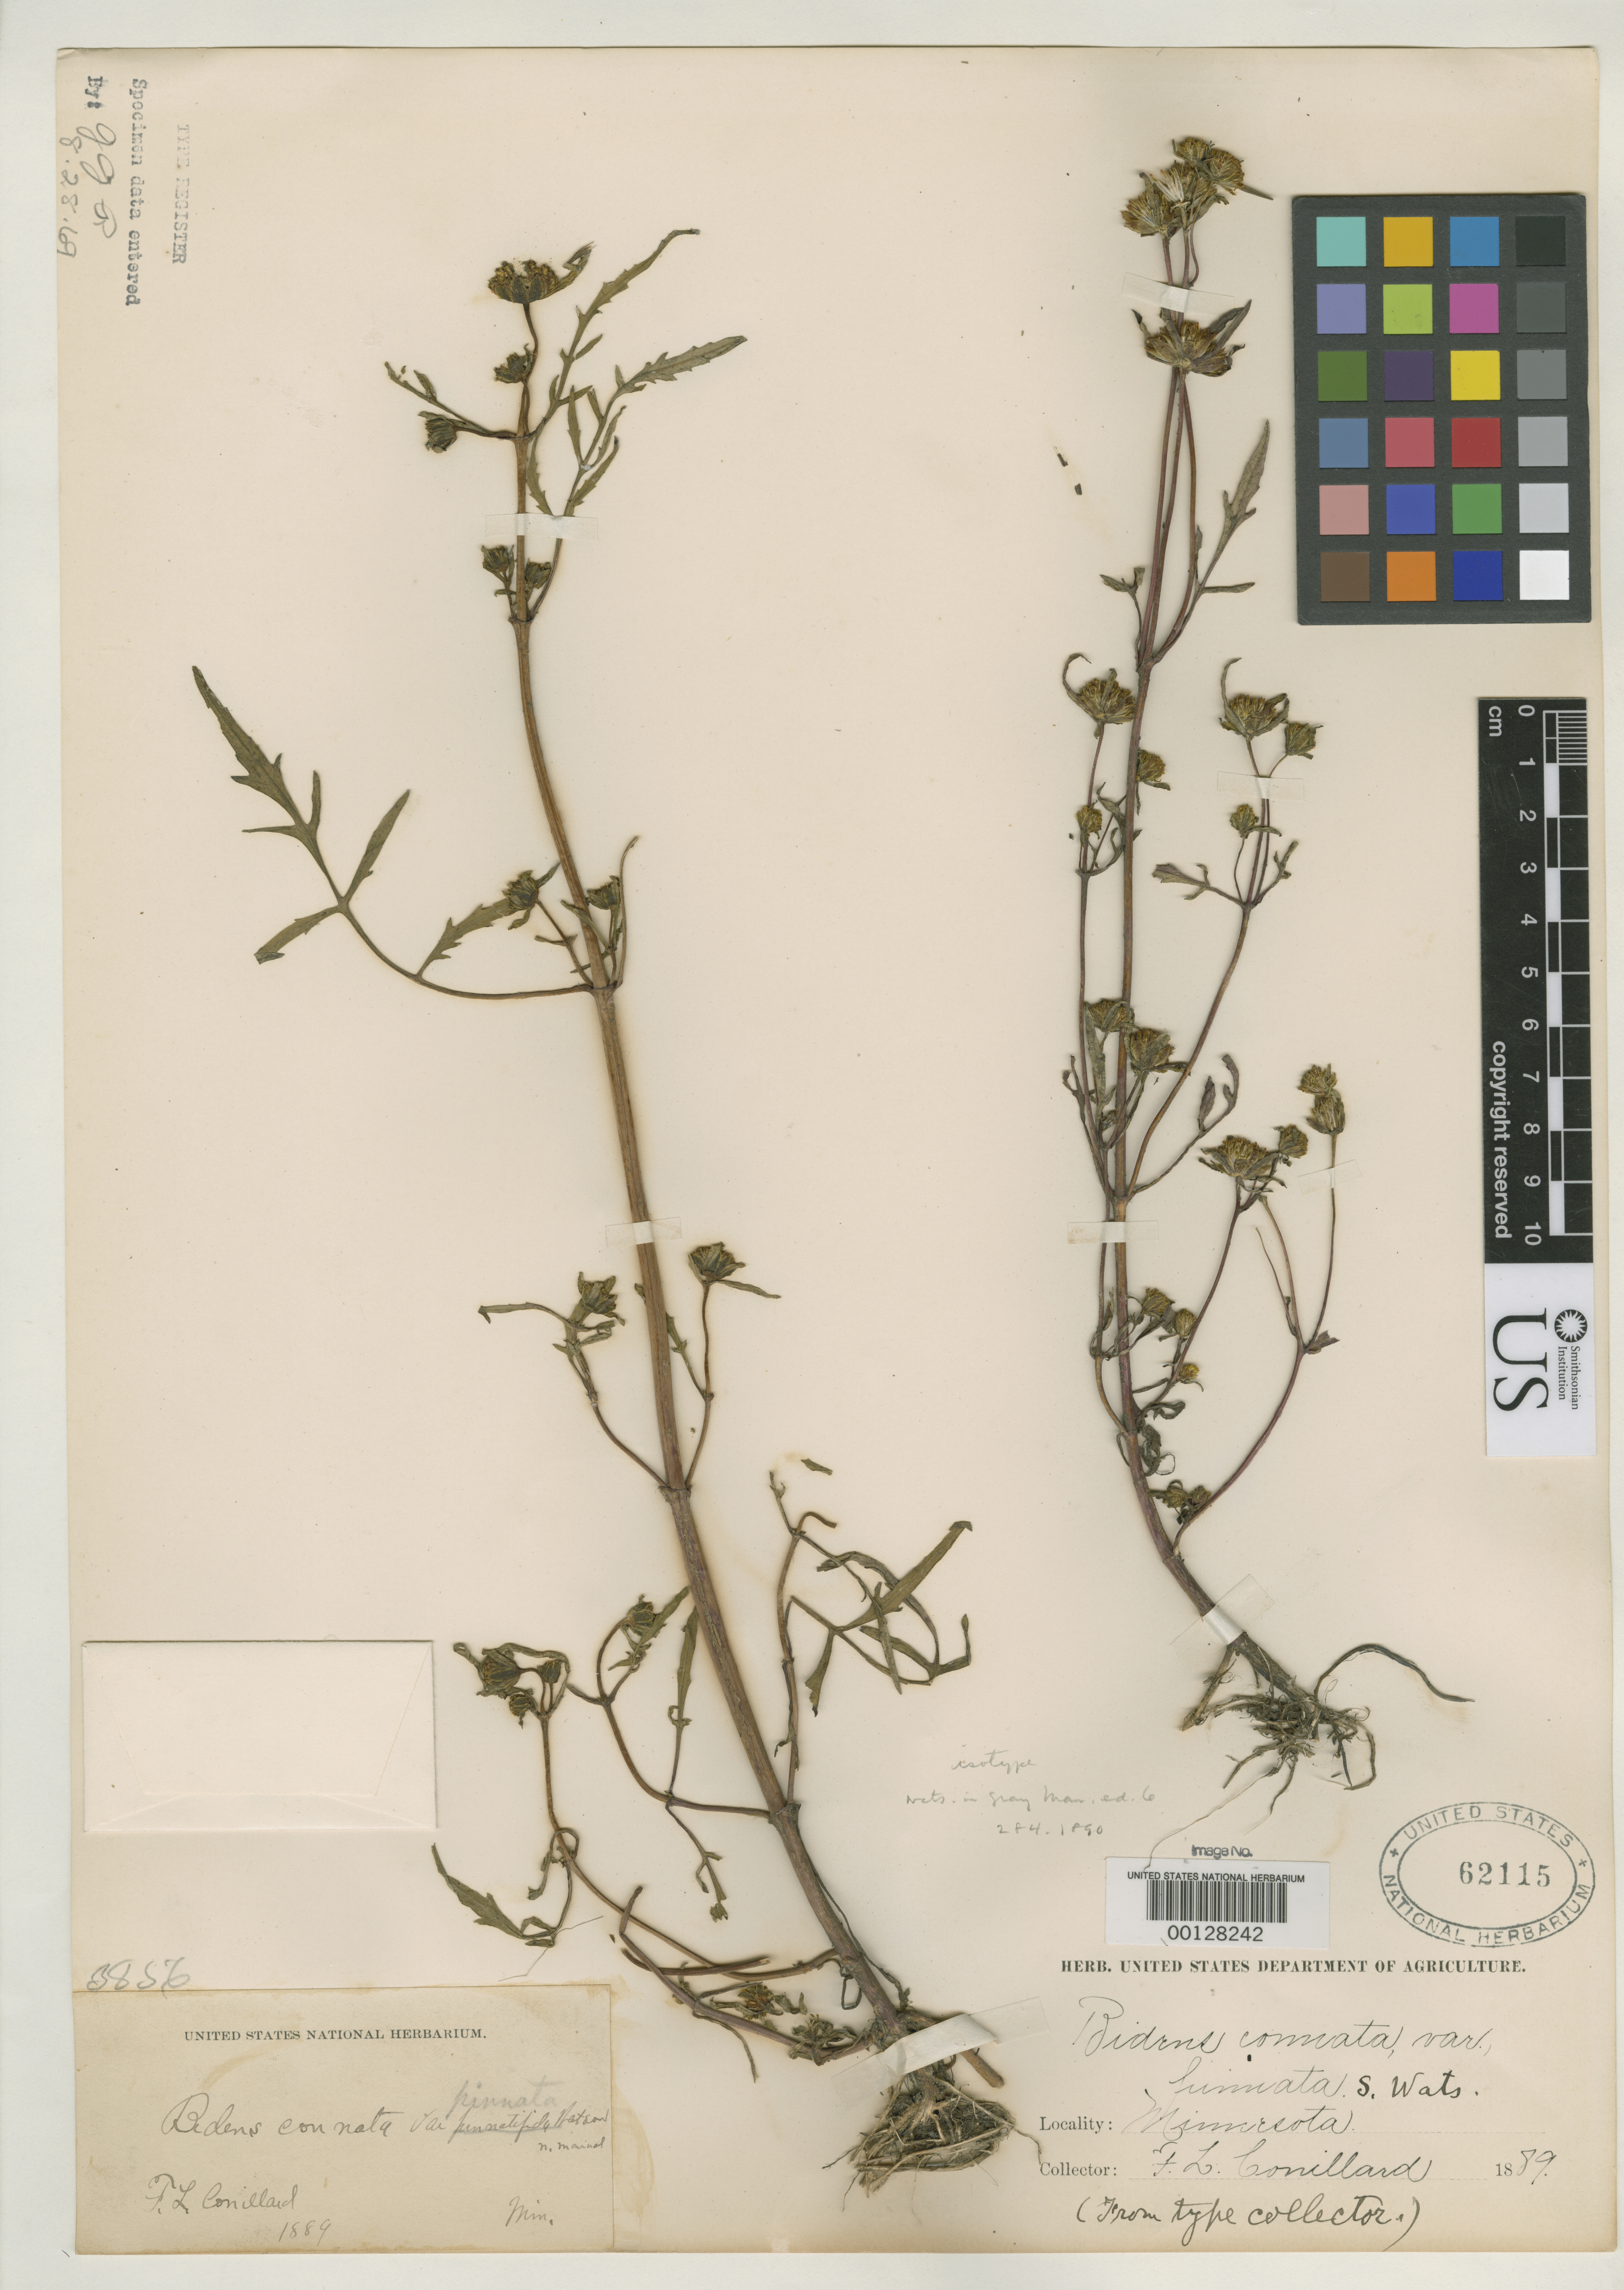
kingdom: Plantae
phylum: Tracheophyta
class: Magnoliopsida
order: Asterales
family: Asteraceae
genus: Bidens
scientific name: Bidens connata var. pinnata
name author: S. Watson in A. Gray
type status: Type Collection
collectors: F. Couillard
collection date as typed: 1889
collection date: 1889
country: United States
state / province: Minnesota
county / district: Hennepin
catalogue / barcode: US 62115